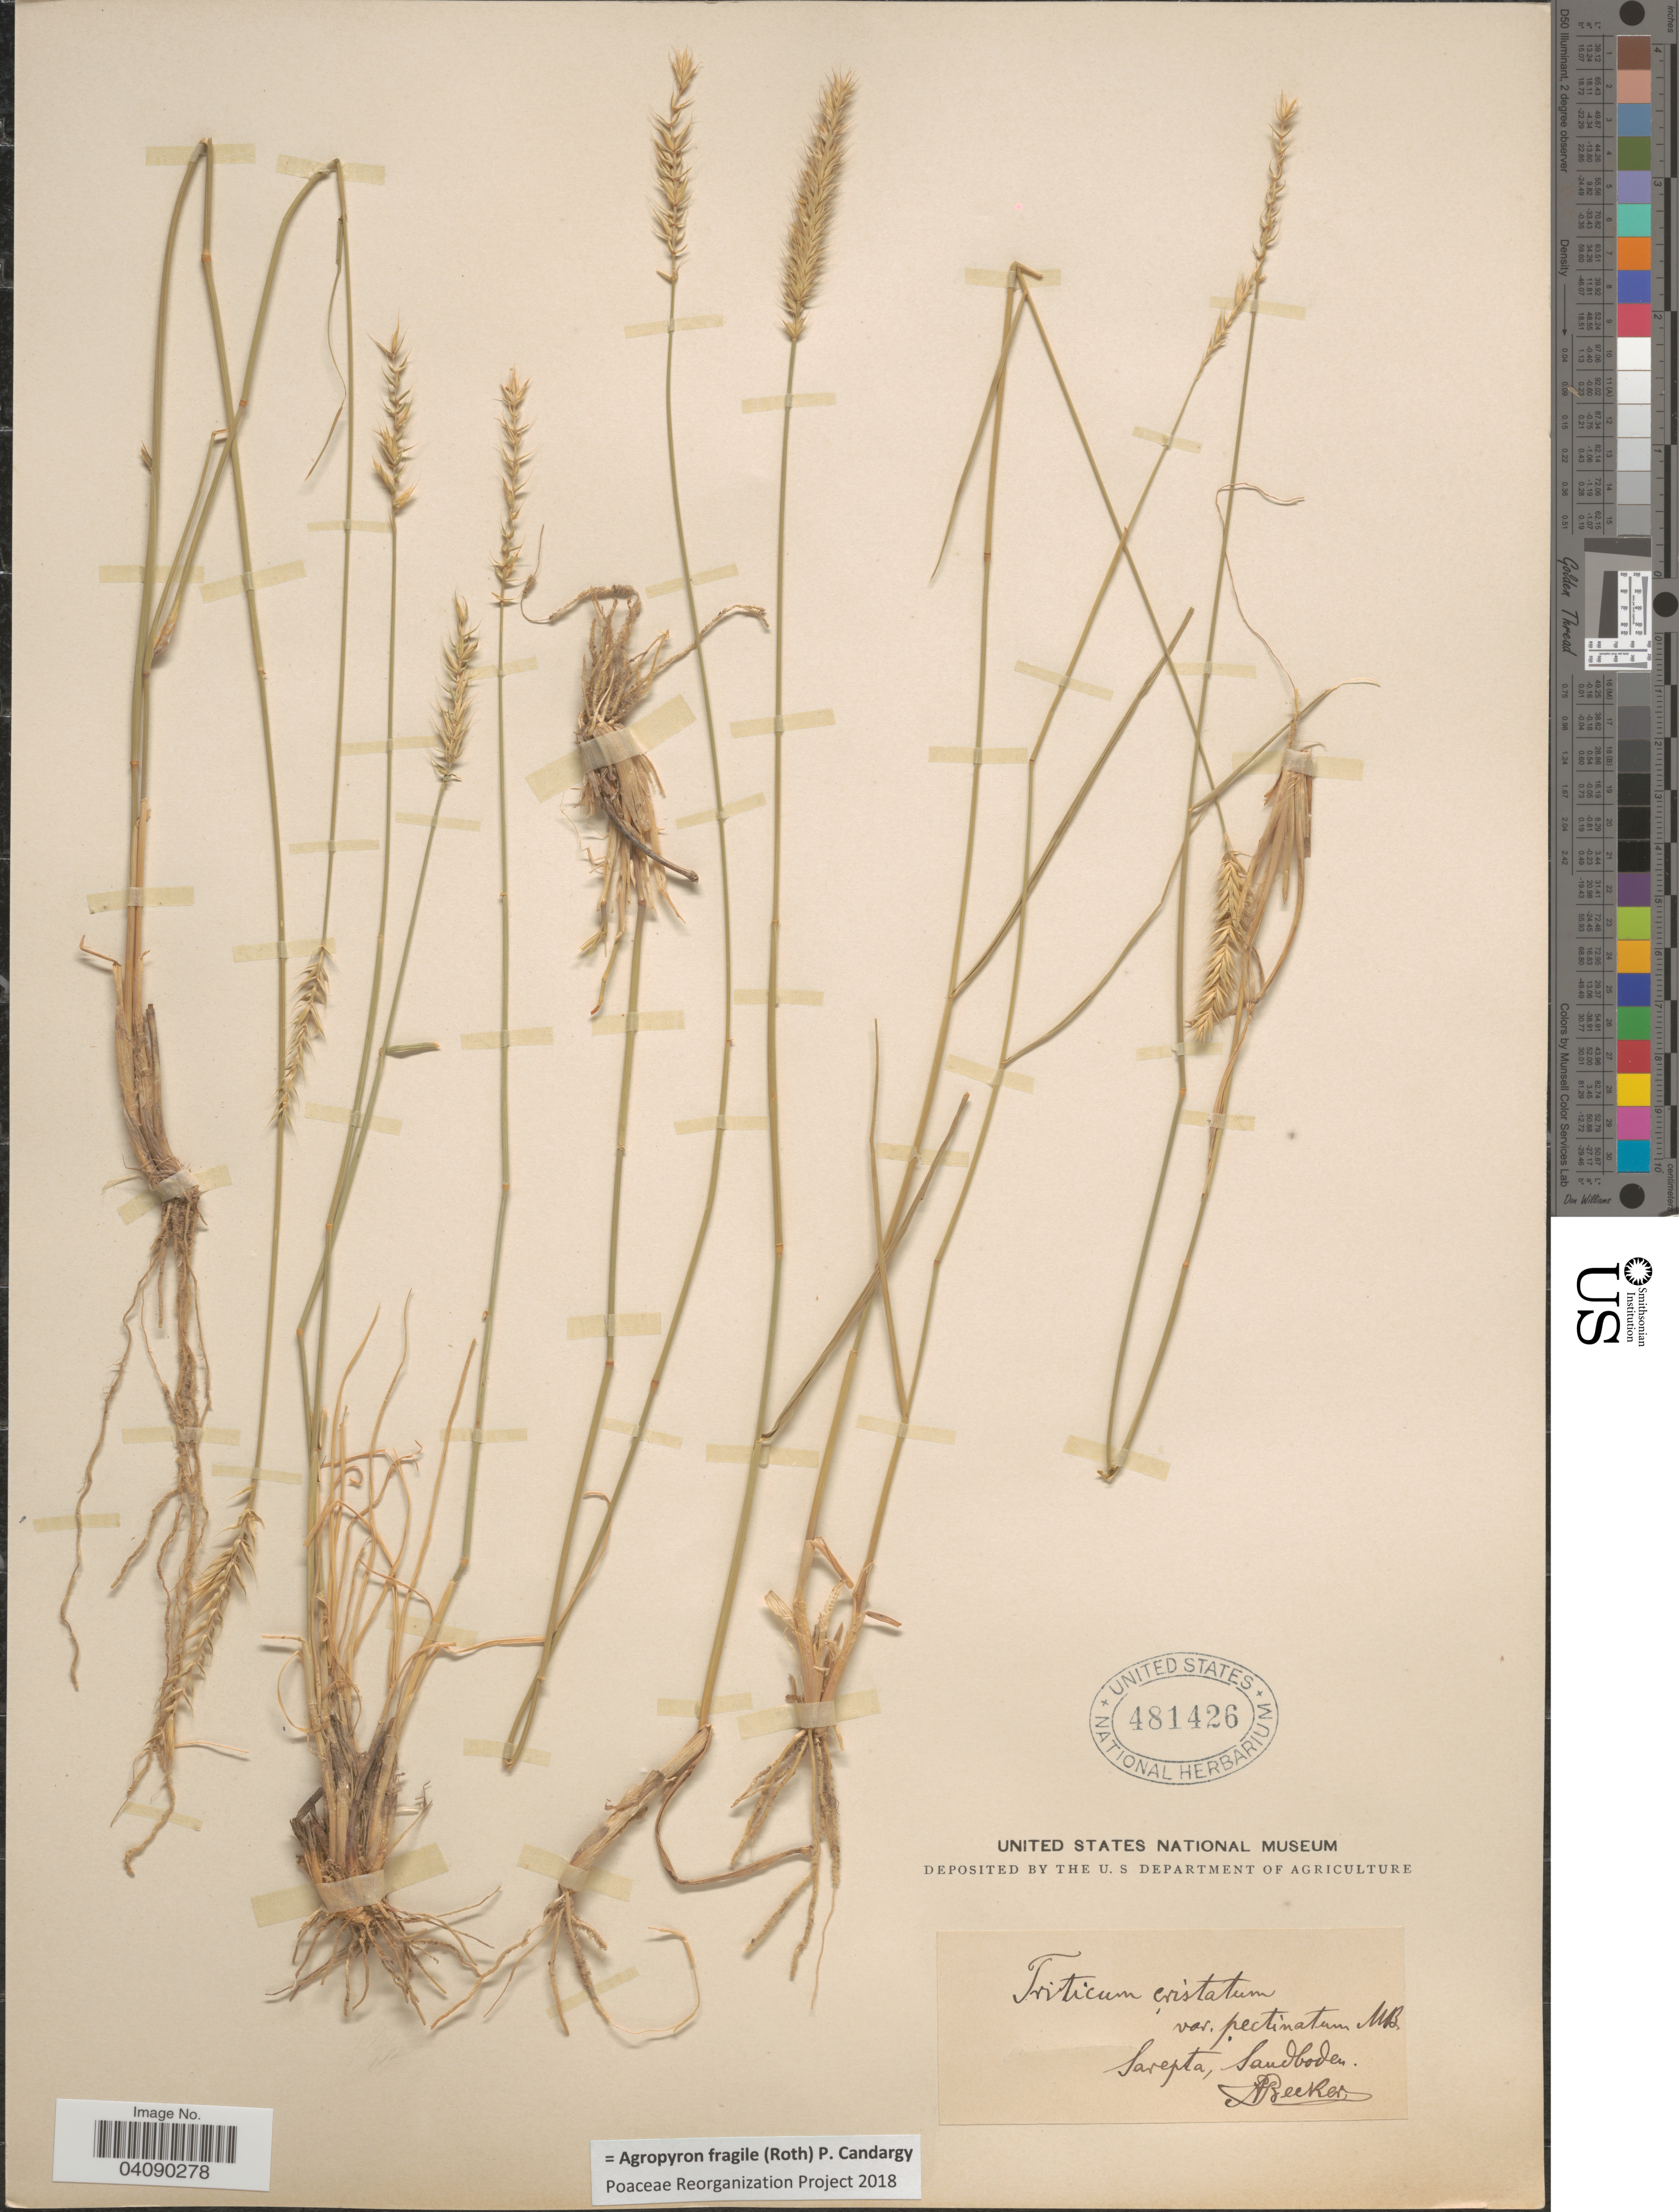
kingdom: Plantae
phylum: Tracheophyta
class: Liliopsida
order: Poales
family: Poaceae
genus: Agropyron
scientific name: Agropyron fragile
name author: (Roth) Candargy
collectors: A. Becker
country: Russian Federation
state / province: Volgograd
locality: Sarepta, Sandboden.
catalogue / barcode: US 481426